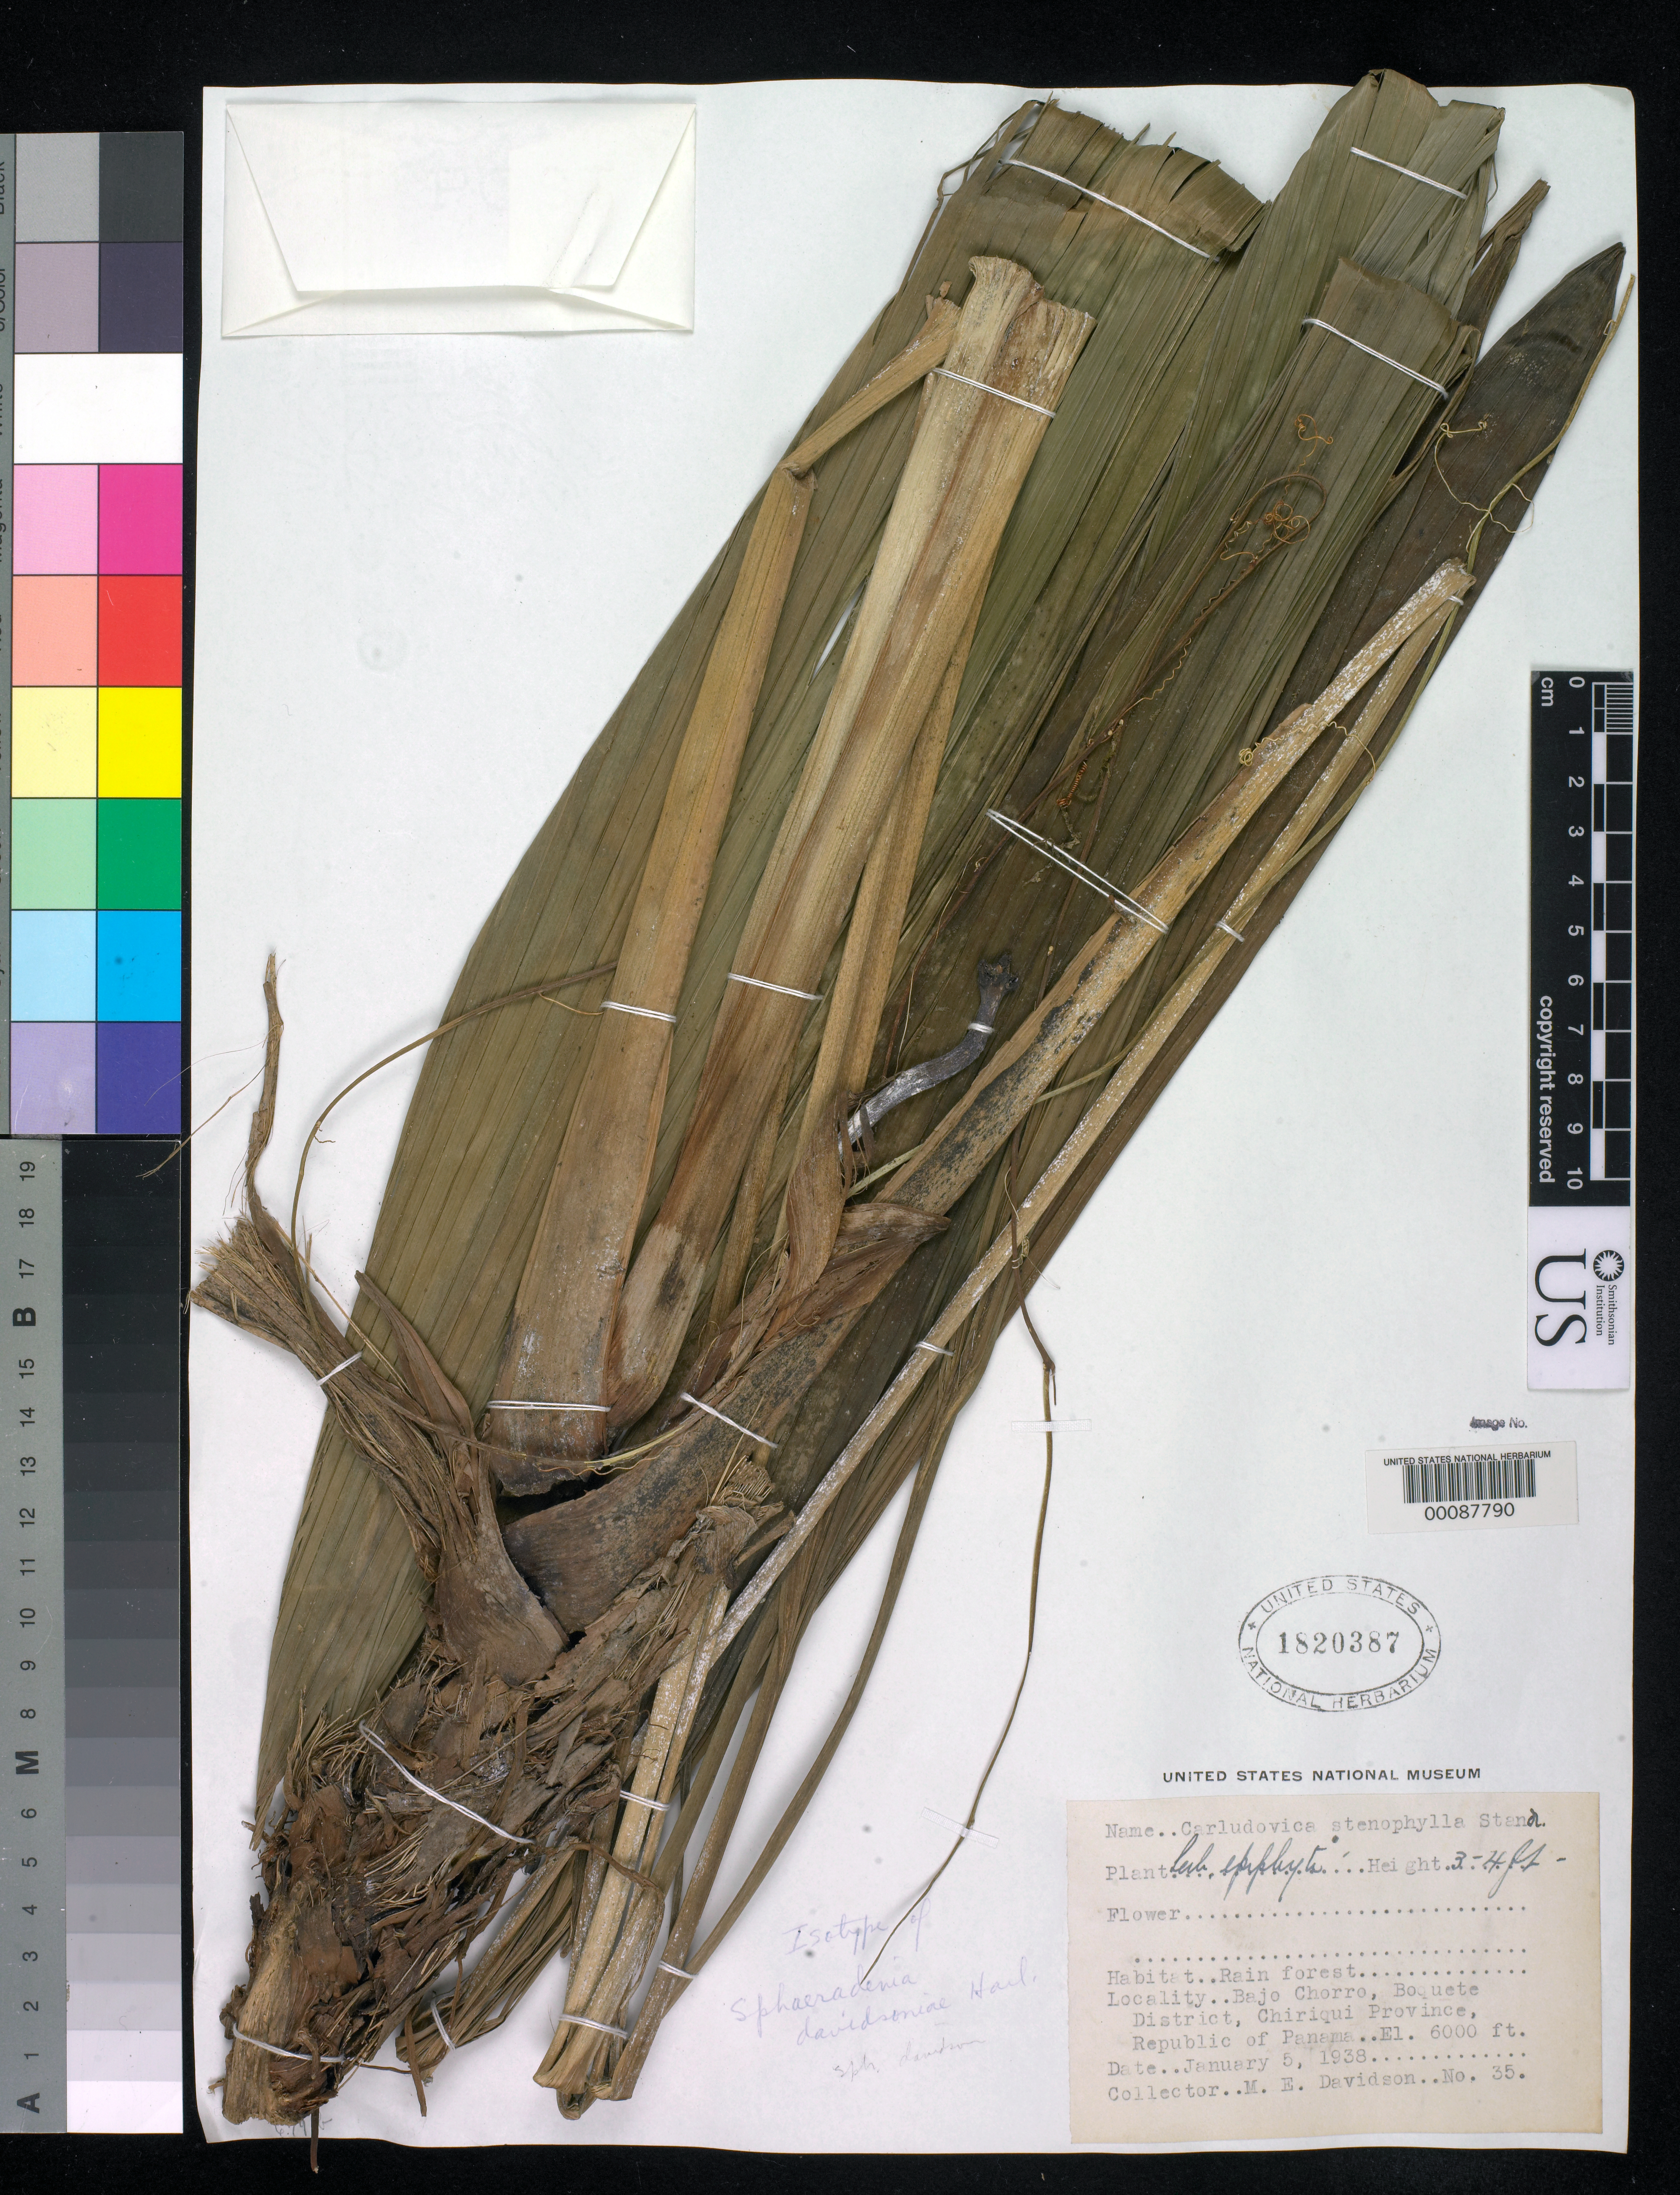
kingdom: Plantae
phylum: Tracheophyta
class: Liliopsida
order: Pandanales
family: Cyclanthaceae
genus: Sphaeradenia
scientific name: Sphaeradenia davidsoniae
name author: Harling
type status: Isotype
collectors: M. Davidson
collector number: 35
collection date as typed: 05 Jan 1938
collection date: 1938-01-05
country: Panama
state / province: Chiriquí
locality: Boquete, Bajo Chorro.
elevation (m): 1829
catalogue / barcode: US 1820387